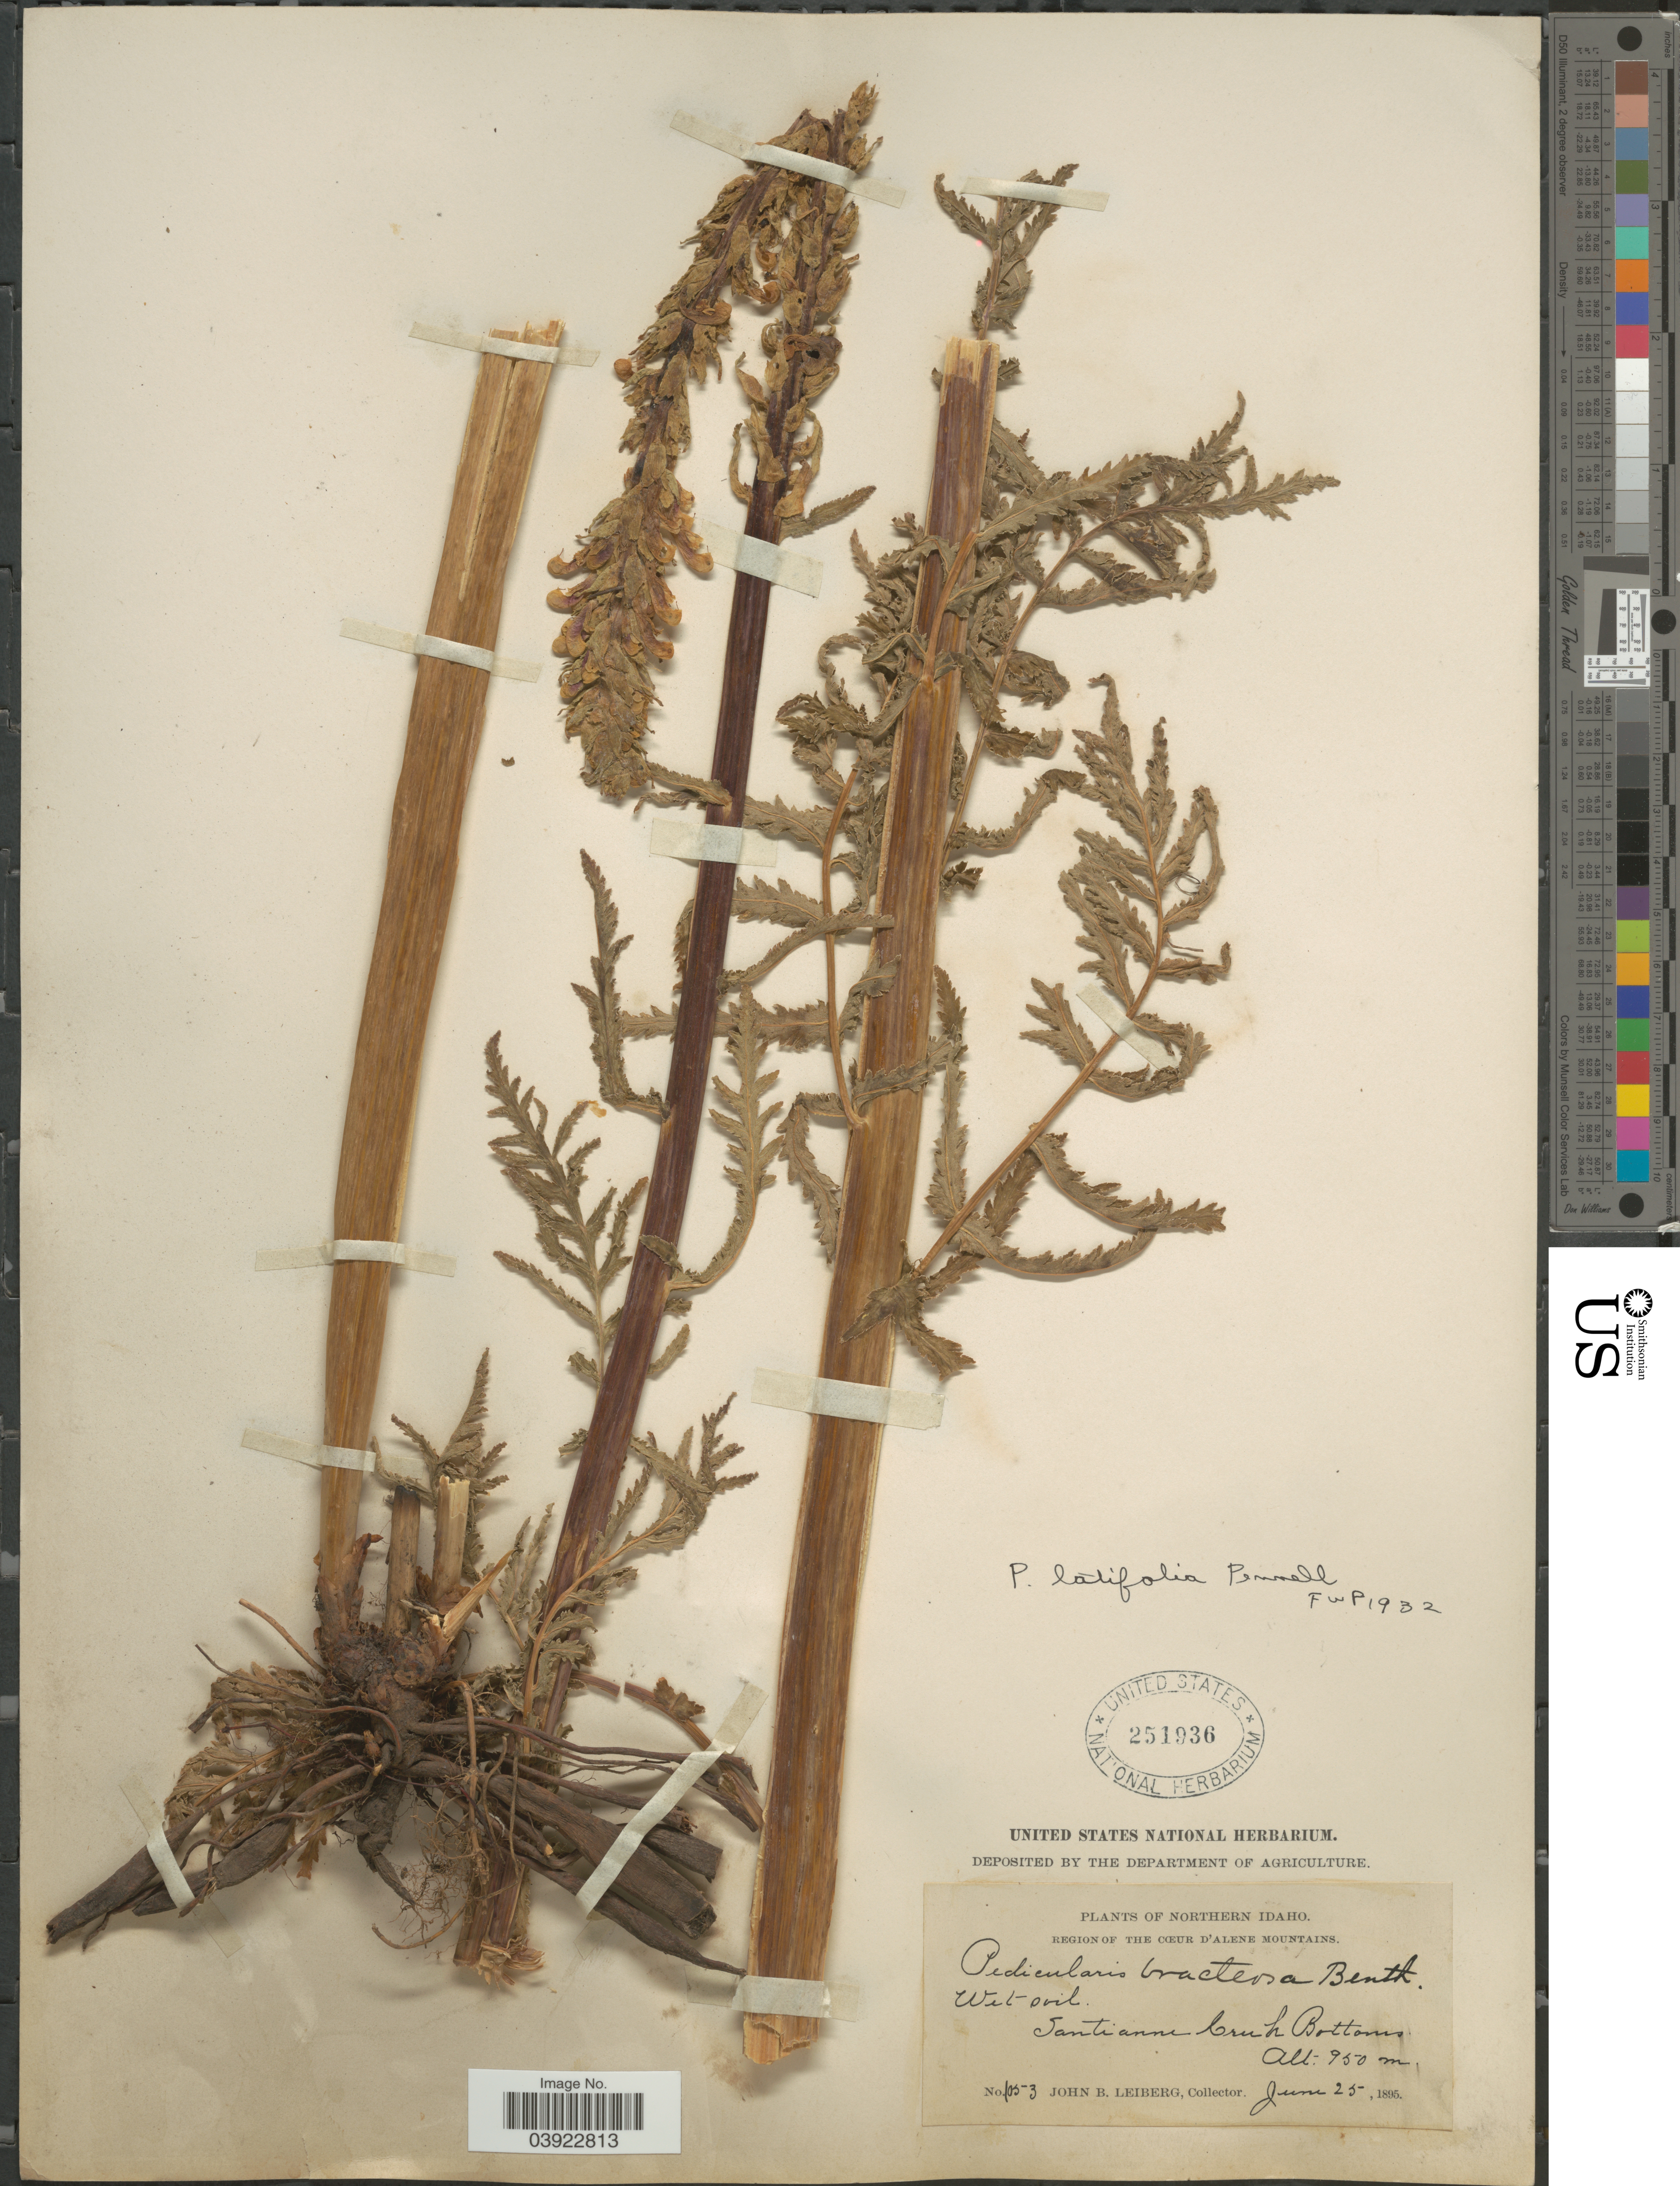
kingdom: Plantae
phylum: Tracheophyta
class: Magnoliopsida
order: Lamiales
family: Orobanchaceae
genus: Pedicularis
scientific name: Pedicularis latifolia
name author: Pennell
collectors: J. B. Leiberg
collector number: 1053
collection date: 1895-06-25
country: United States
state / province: Idaho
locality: Northern Idaho. Region of the Cœur D'Alene Mountains. Santianne Creek Bottoms.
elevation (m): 950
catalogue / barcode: US 251936